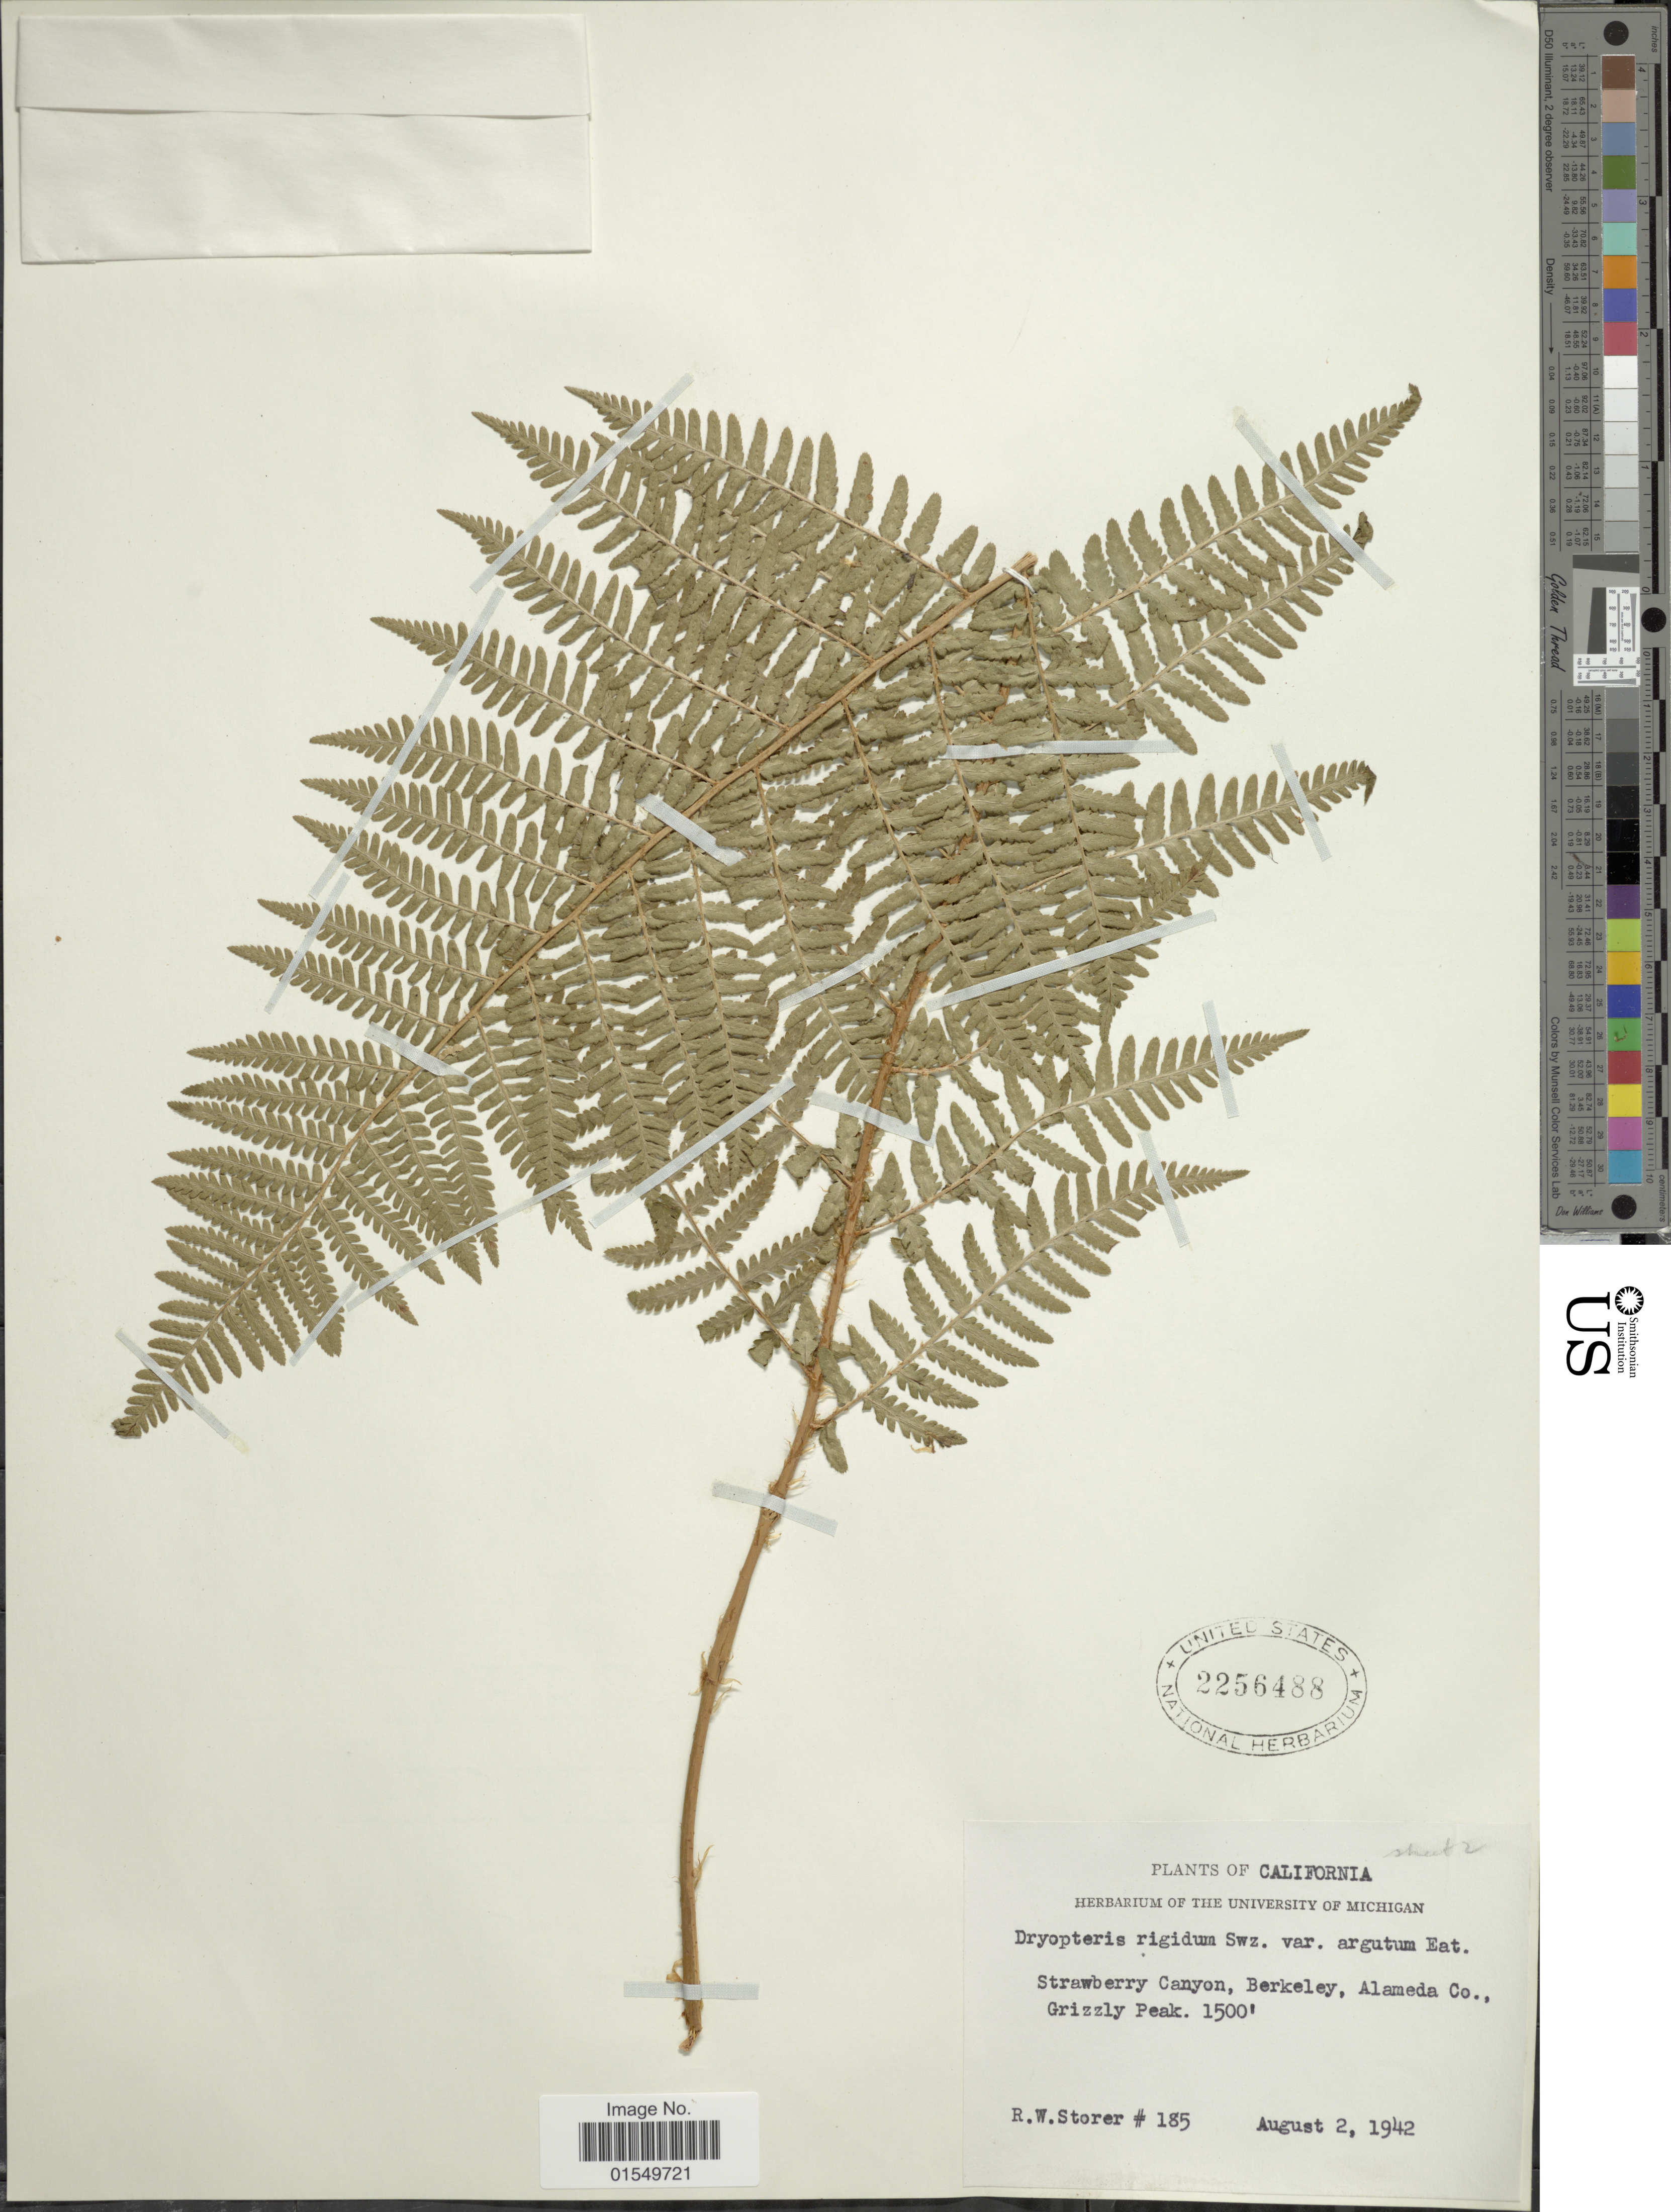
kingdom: Plantae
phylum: Tracheophyta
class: Polypodiopsida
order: Polypodiales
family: Dryopteridaceae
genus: Dryopteris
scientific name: Dryopteris arguta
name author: (Kaulf.) Maxon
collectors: R. Storer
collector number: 185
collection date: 1942-08-02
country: United States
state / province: California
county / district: Alameda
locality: Strawberry Canyon, Berkeley, Alameda Co., Grizzly Peak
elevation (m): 457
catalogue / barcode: US 2256488